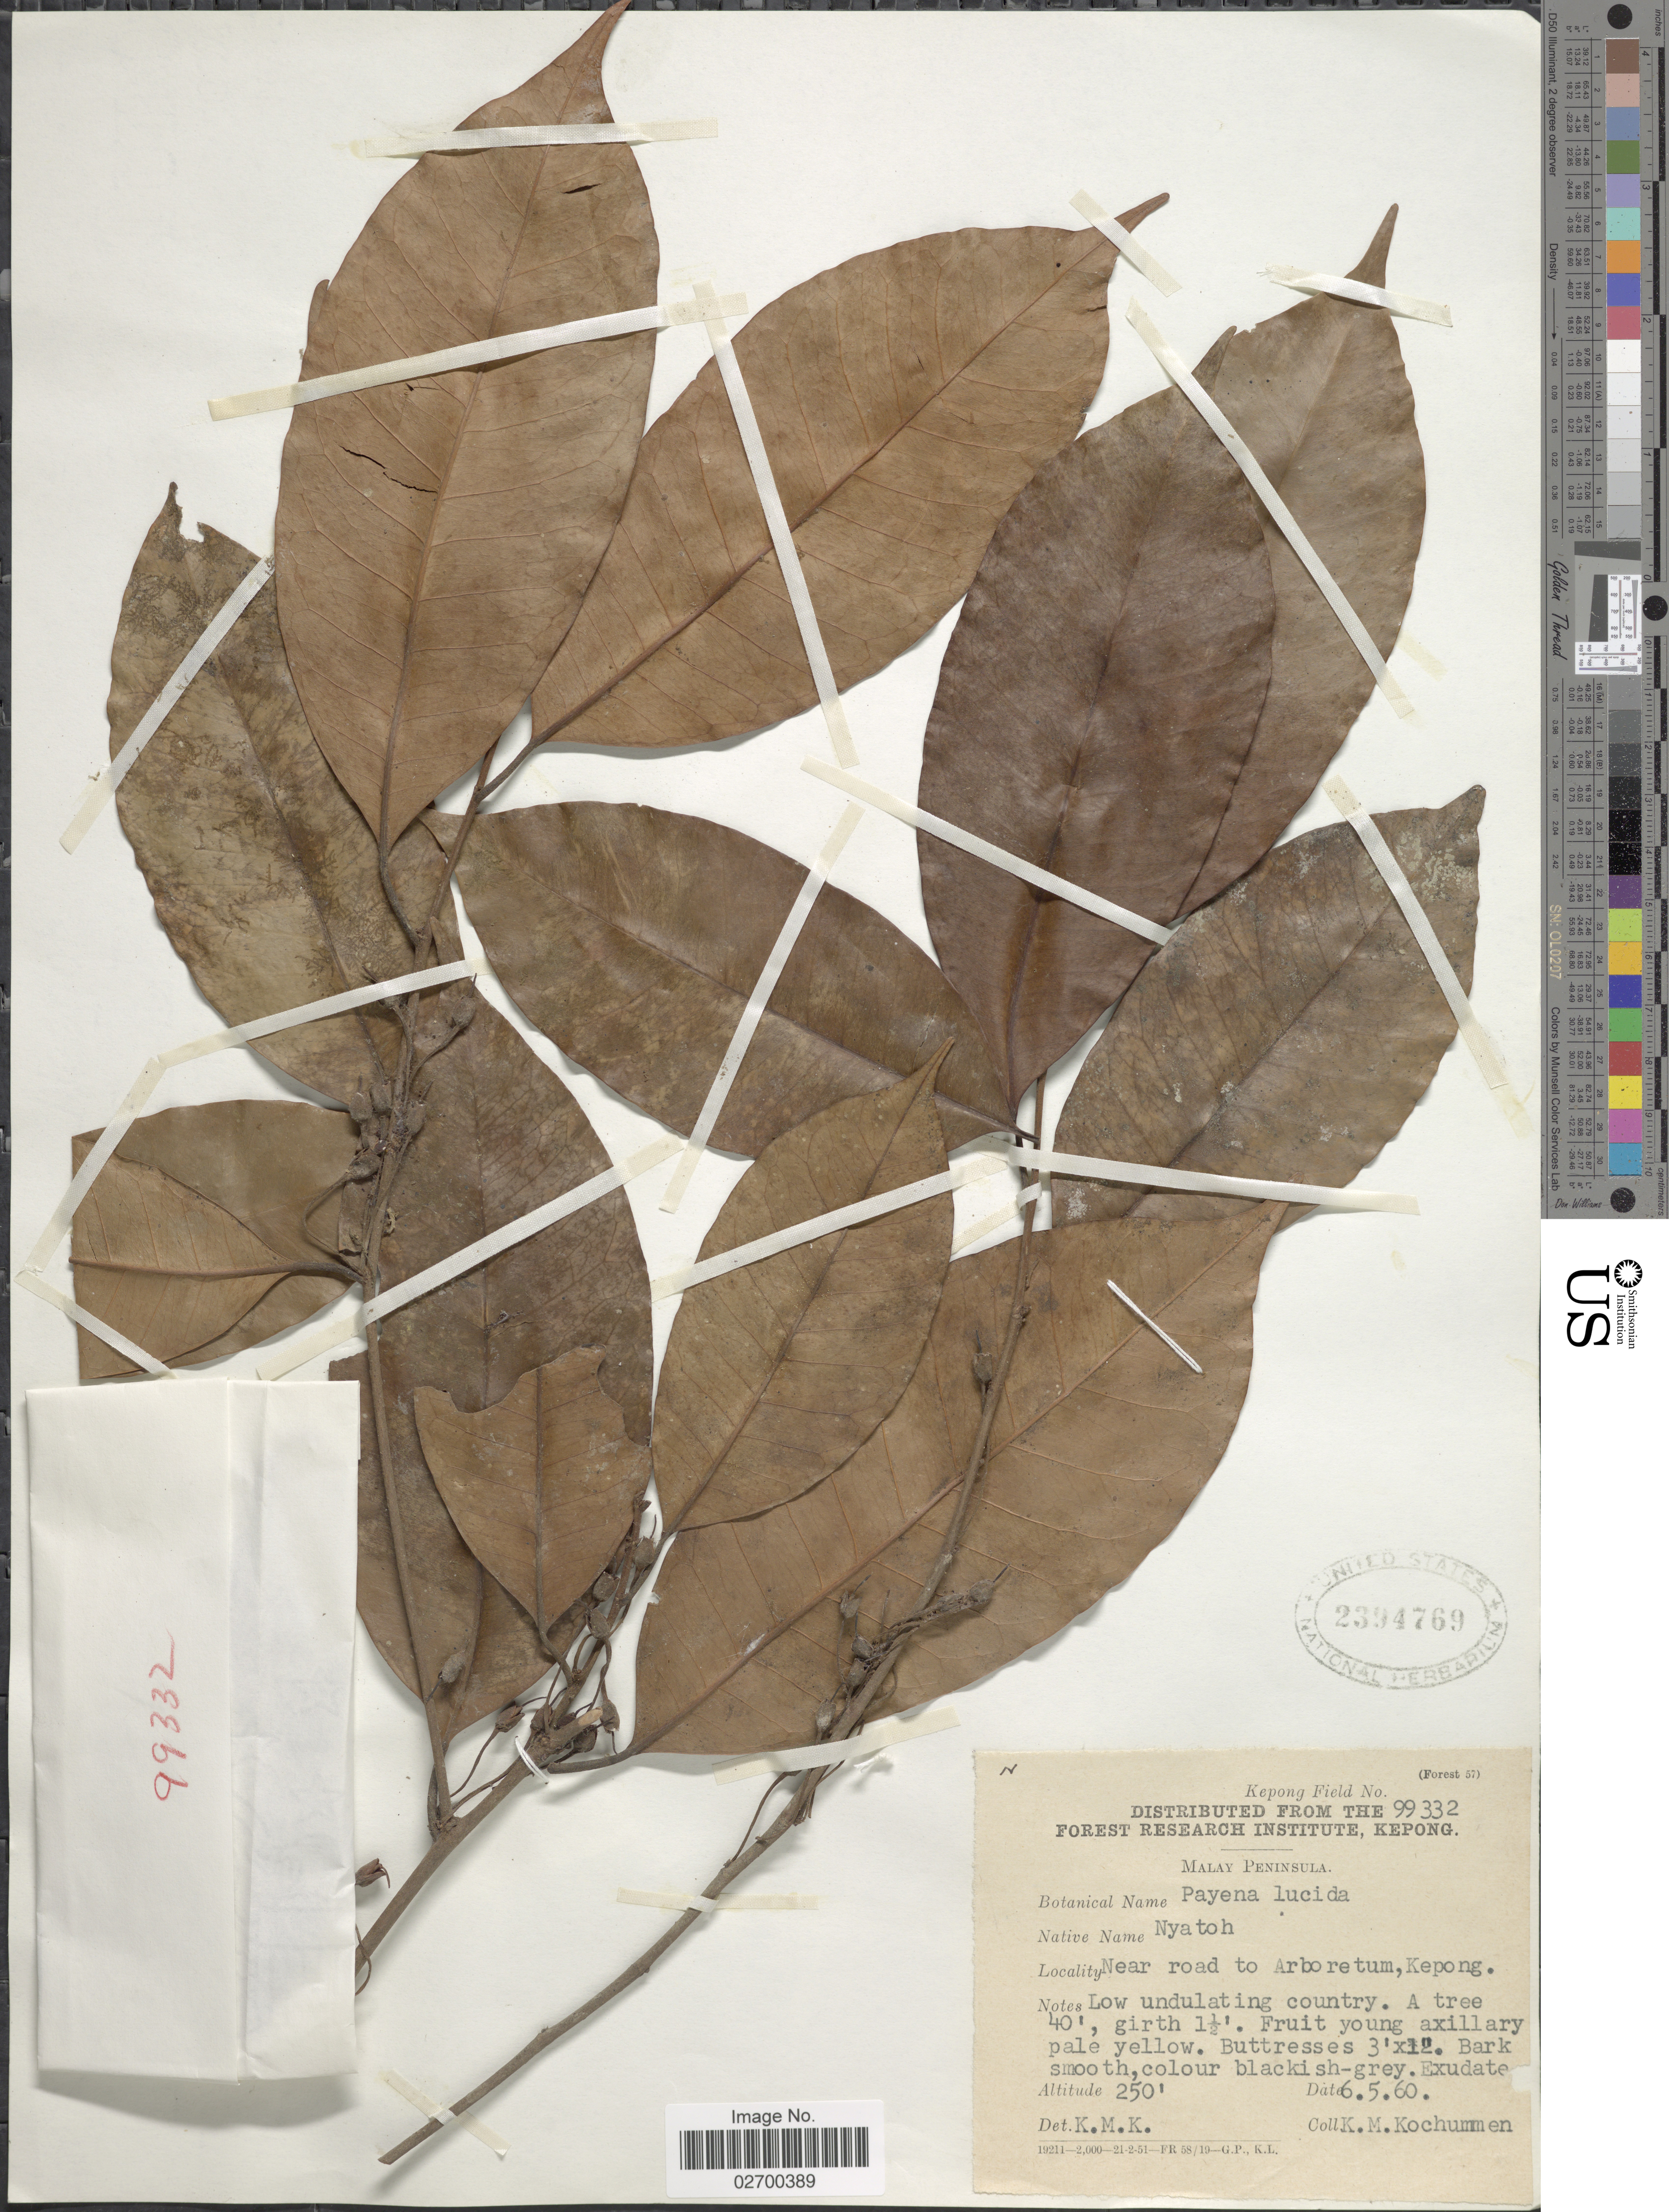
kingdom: Plantae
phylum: Tracheophyta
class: Magnoliopsida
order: Ericales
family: Sapotaceae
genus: Payena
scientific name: Payena lucida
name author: A. DC.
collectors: K. Kochummen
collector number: Kepong Field 99332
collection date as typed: Transcribed d/m/y: 6/5/60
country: Malaysia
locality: Malay Peninsula. Near road to Arboretum, Kepong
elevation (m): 76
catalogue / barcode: US 2394769